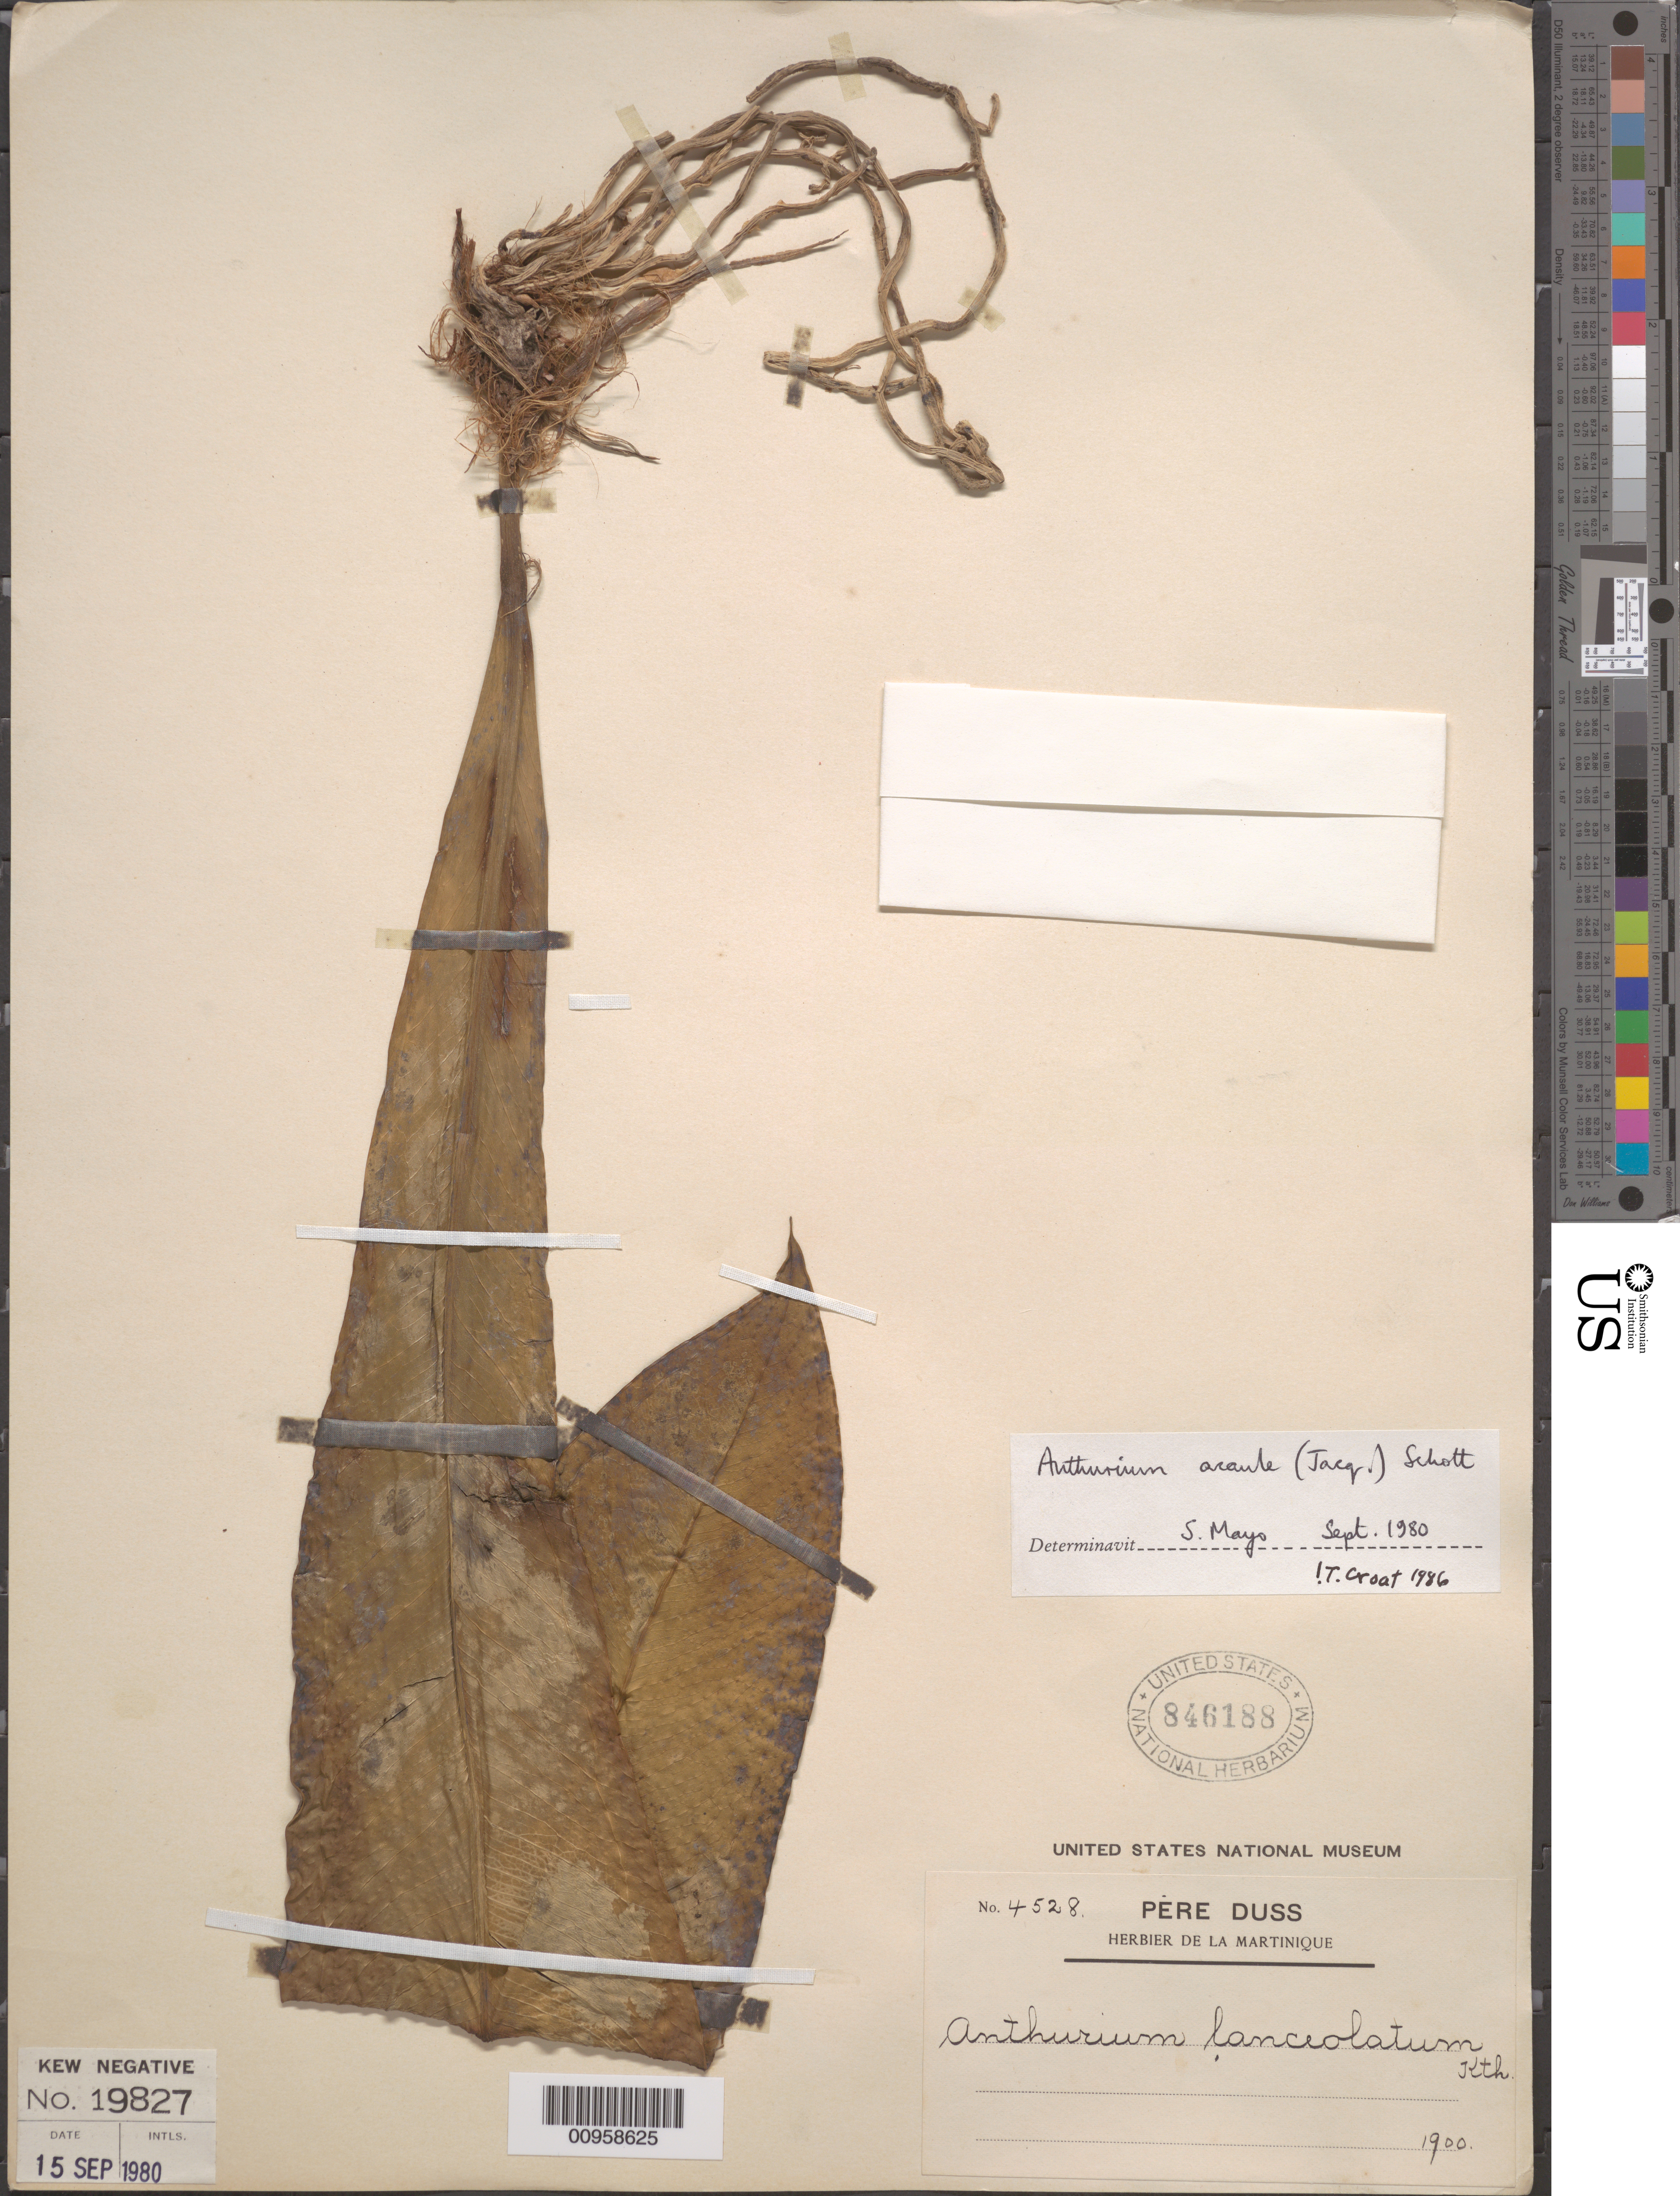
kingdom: Plantae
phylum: Tracheophyta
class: Liliopsida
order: Alismatales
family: Araceae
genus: Anthurium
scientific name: Anthurium acaule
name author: (Jacq.) Schott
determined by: Croat, Thomas B., Missouri Botanical Garden (MO)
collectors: Père Duss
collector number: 4528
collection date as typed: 1900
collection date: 1900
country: Martinique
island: Martinique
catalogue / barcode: US 846188